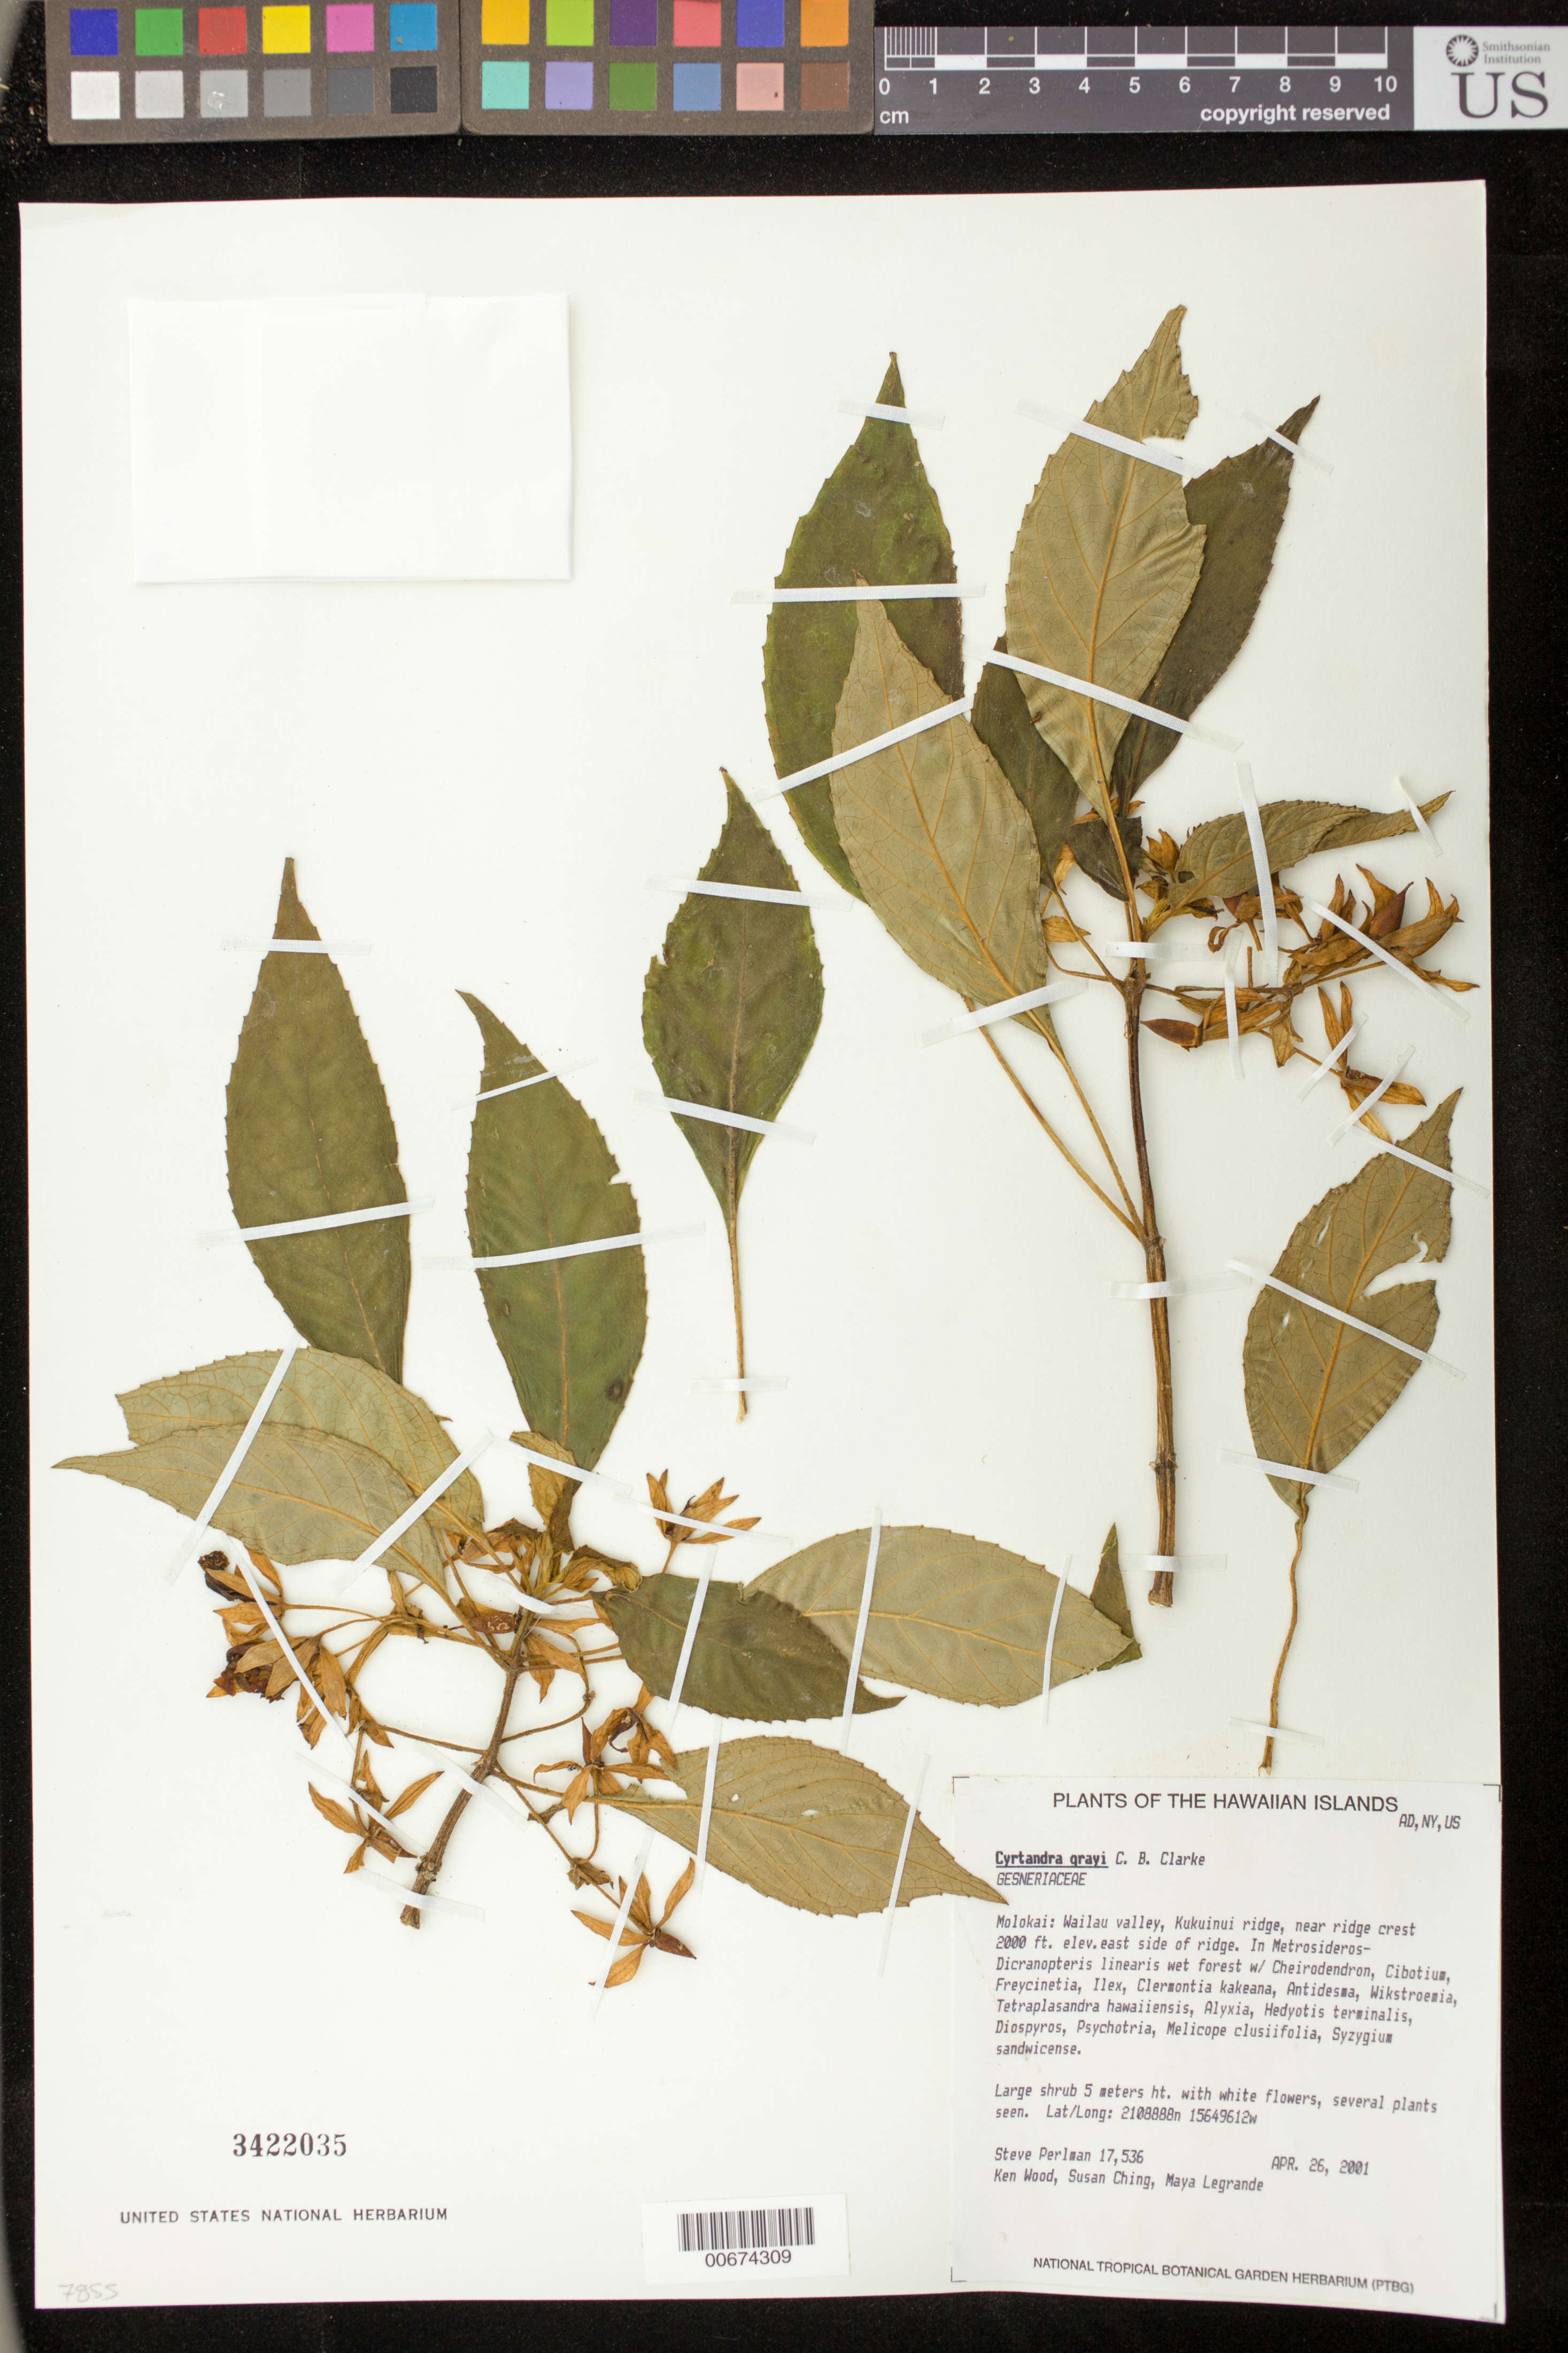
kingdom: Plantae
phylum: Tracheophyta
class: Magnoliopsida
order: Lamiales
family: Gesneriaceae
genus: Cyrtandra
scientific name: Cyrtandra grayi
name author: C.B. Clarke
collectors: S. P. Perlman, K. Wood, S. Ching & M. LeGrande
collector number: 17536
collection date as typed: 25 Apr 2001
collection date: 2001-04-25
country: United States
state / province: Hawaii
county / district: Maui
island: Moloka'i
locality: Wailau valley, Kukuinui ridge, near ridge crest, east side of ridge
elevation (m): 609.6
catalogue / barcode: US 3422035